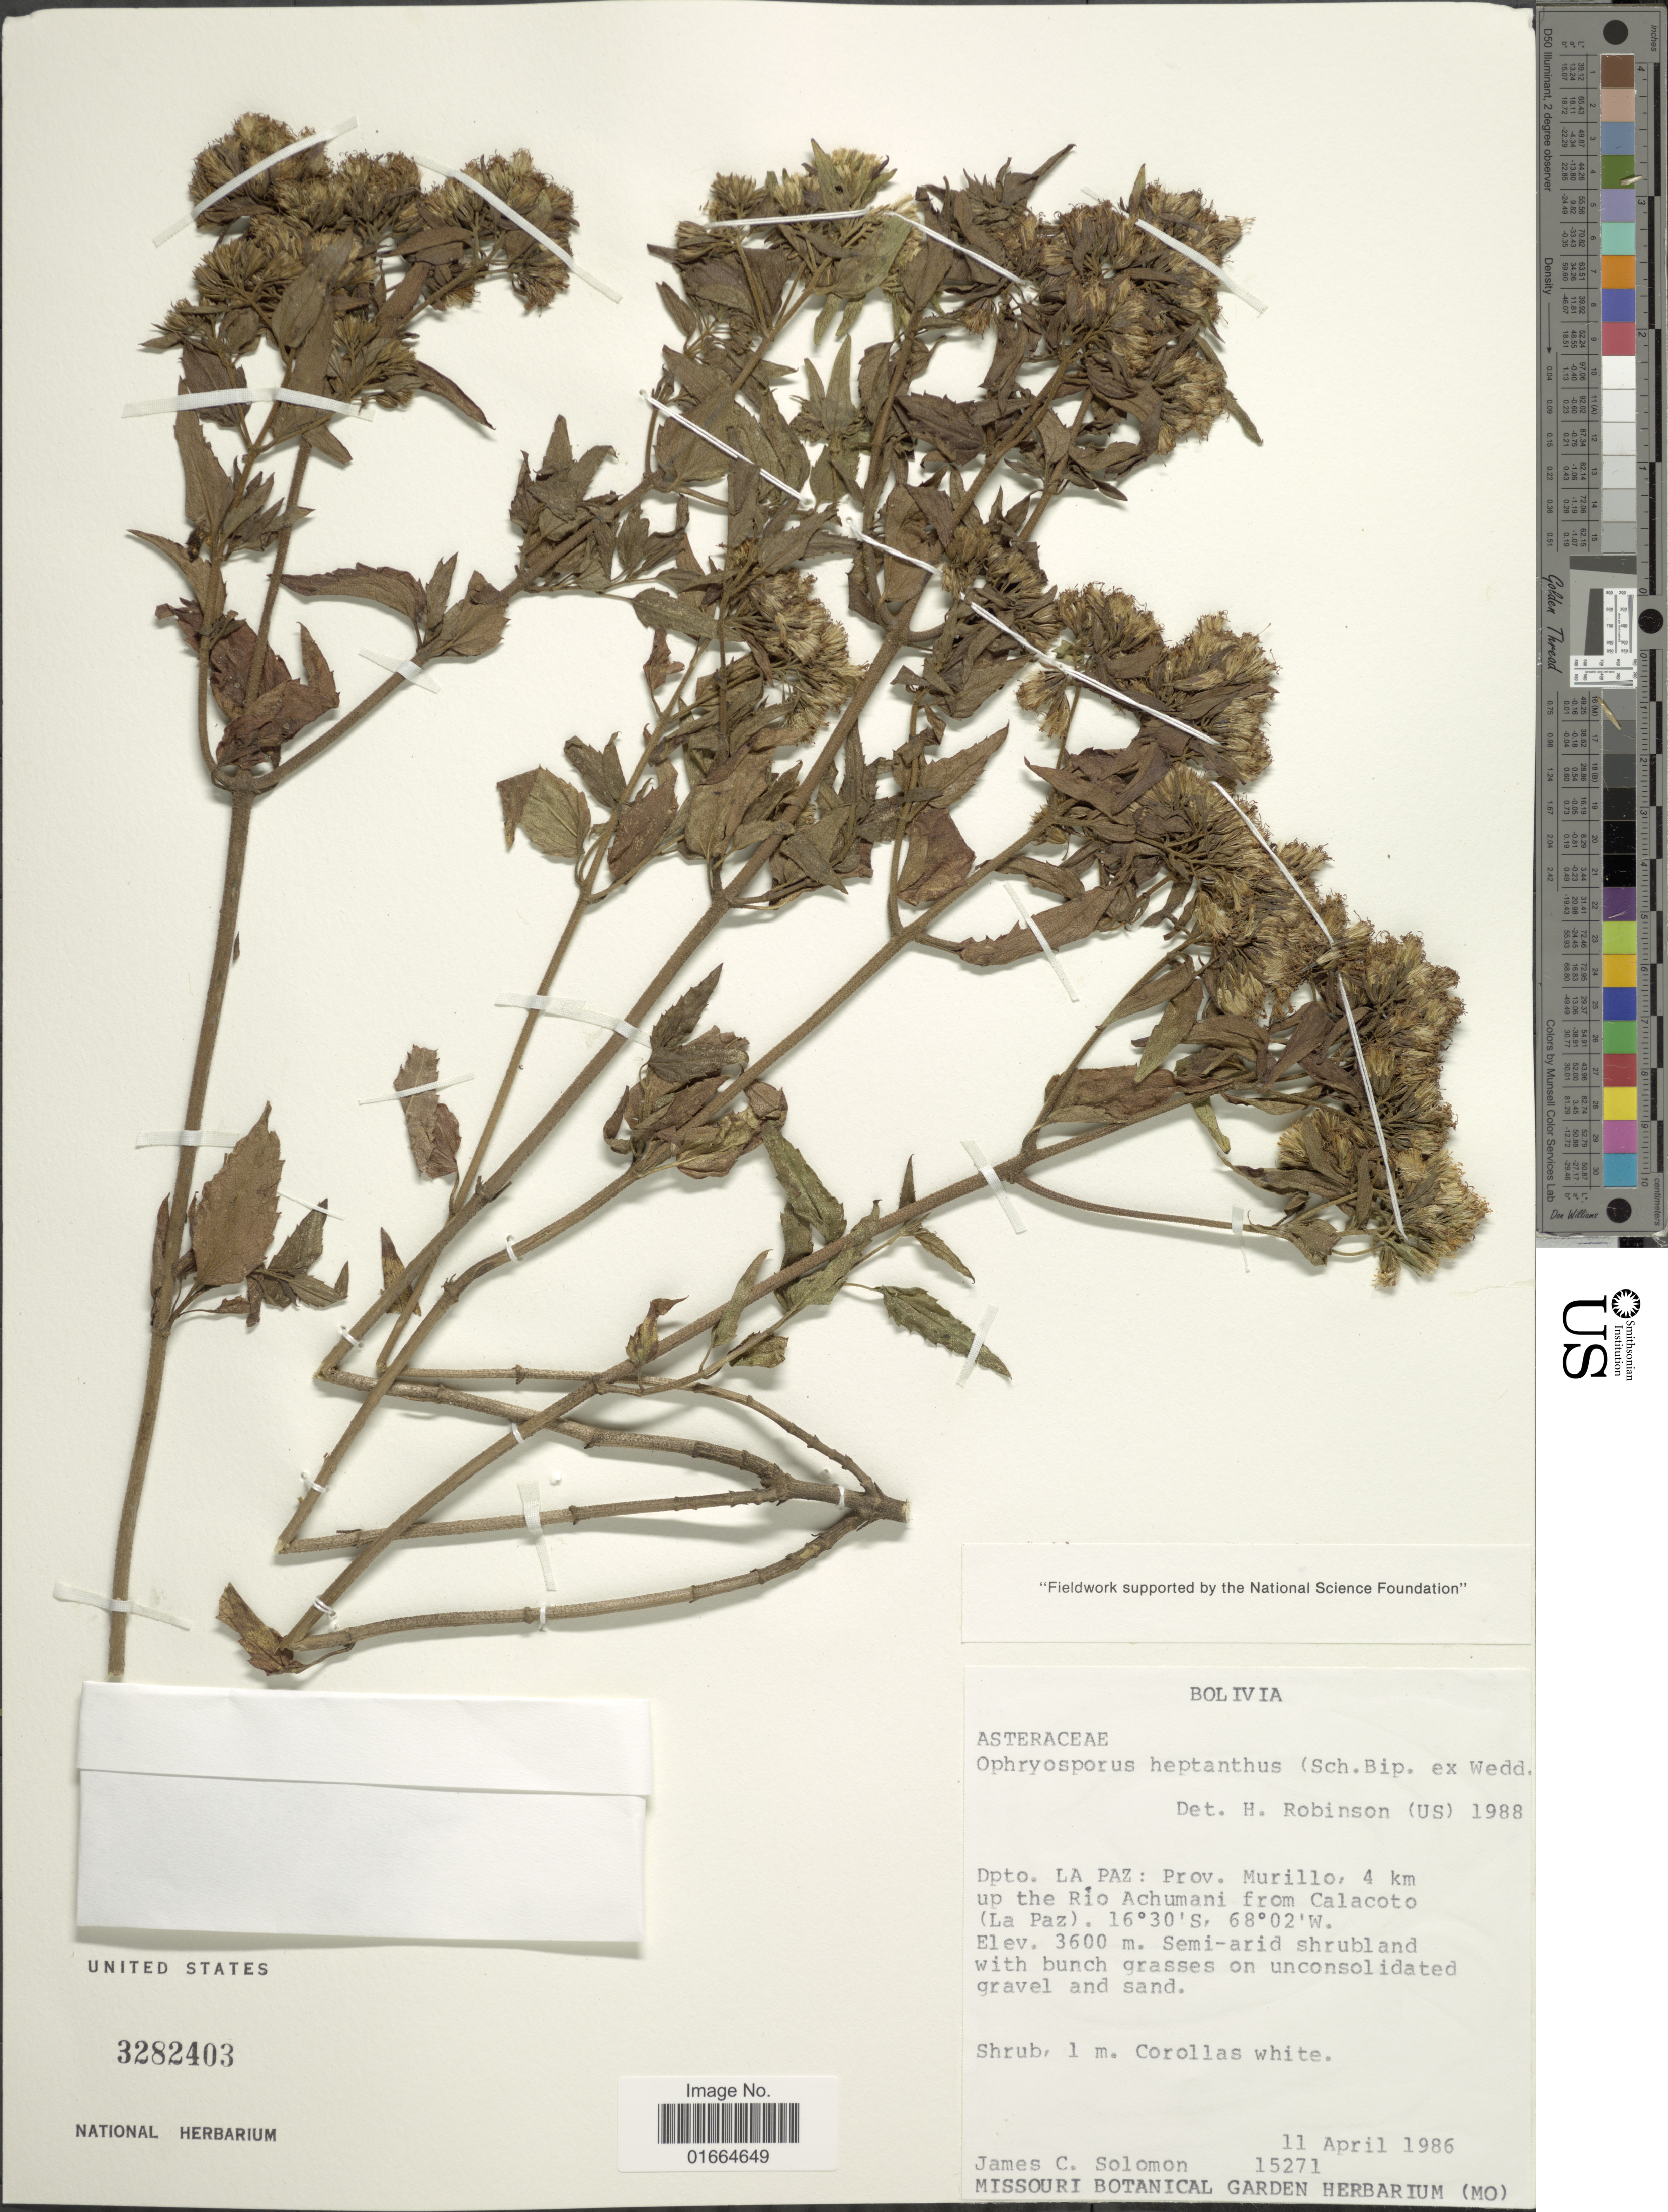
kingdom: Plantae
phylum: Tracheophyta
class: Magnoliopsida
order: Asterales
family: Asteraceae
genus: Ophryosporus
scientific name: Ophryosporus heptanthus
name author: (Sch. Bip. ex Wedd.) R.M. King & H. Rob.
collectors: J. C. Solomon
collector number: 15271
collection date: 1986-04-11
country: Bolivia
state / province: La Paz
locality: Dpto. La Paz: Prov. Murillo, 4 km up the Rio Achumani from Calacoto (La Paz)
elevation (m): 3600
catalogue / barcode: US 3282403